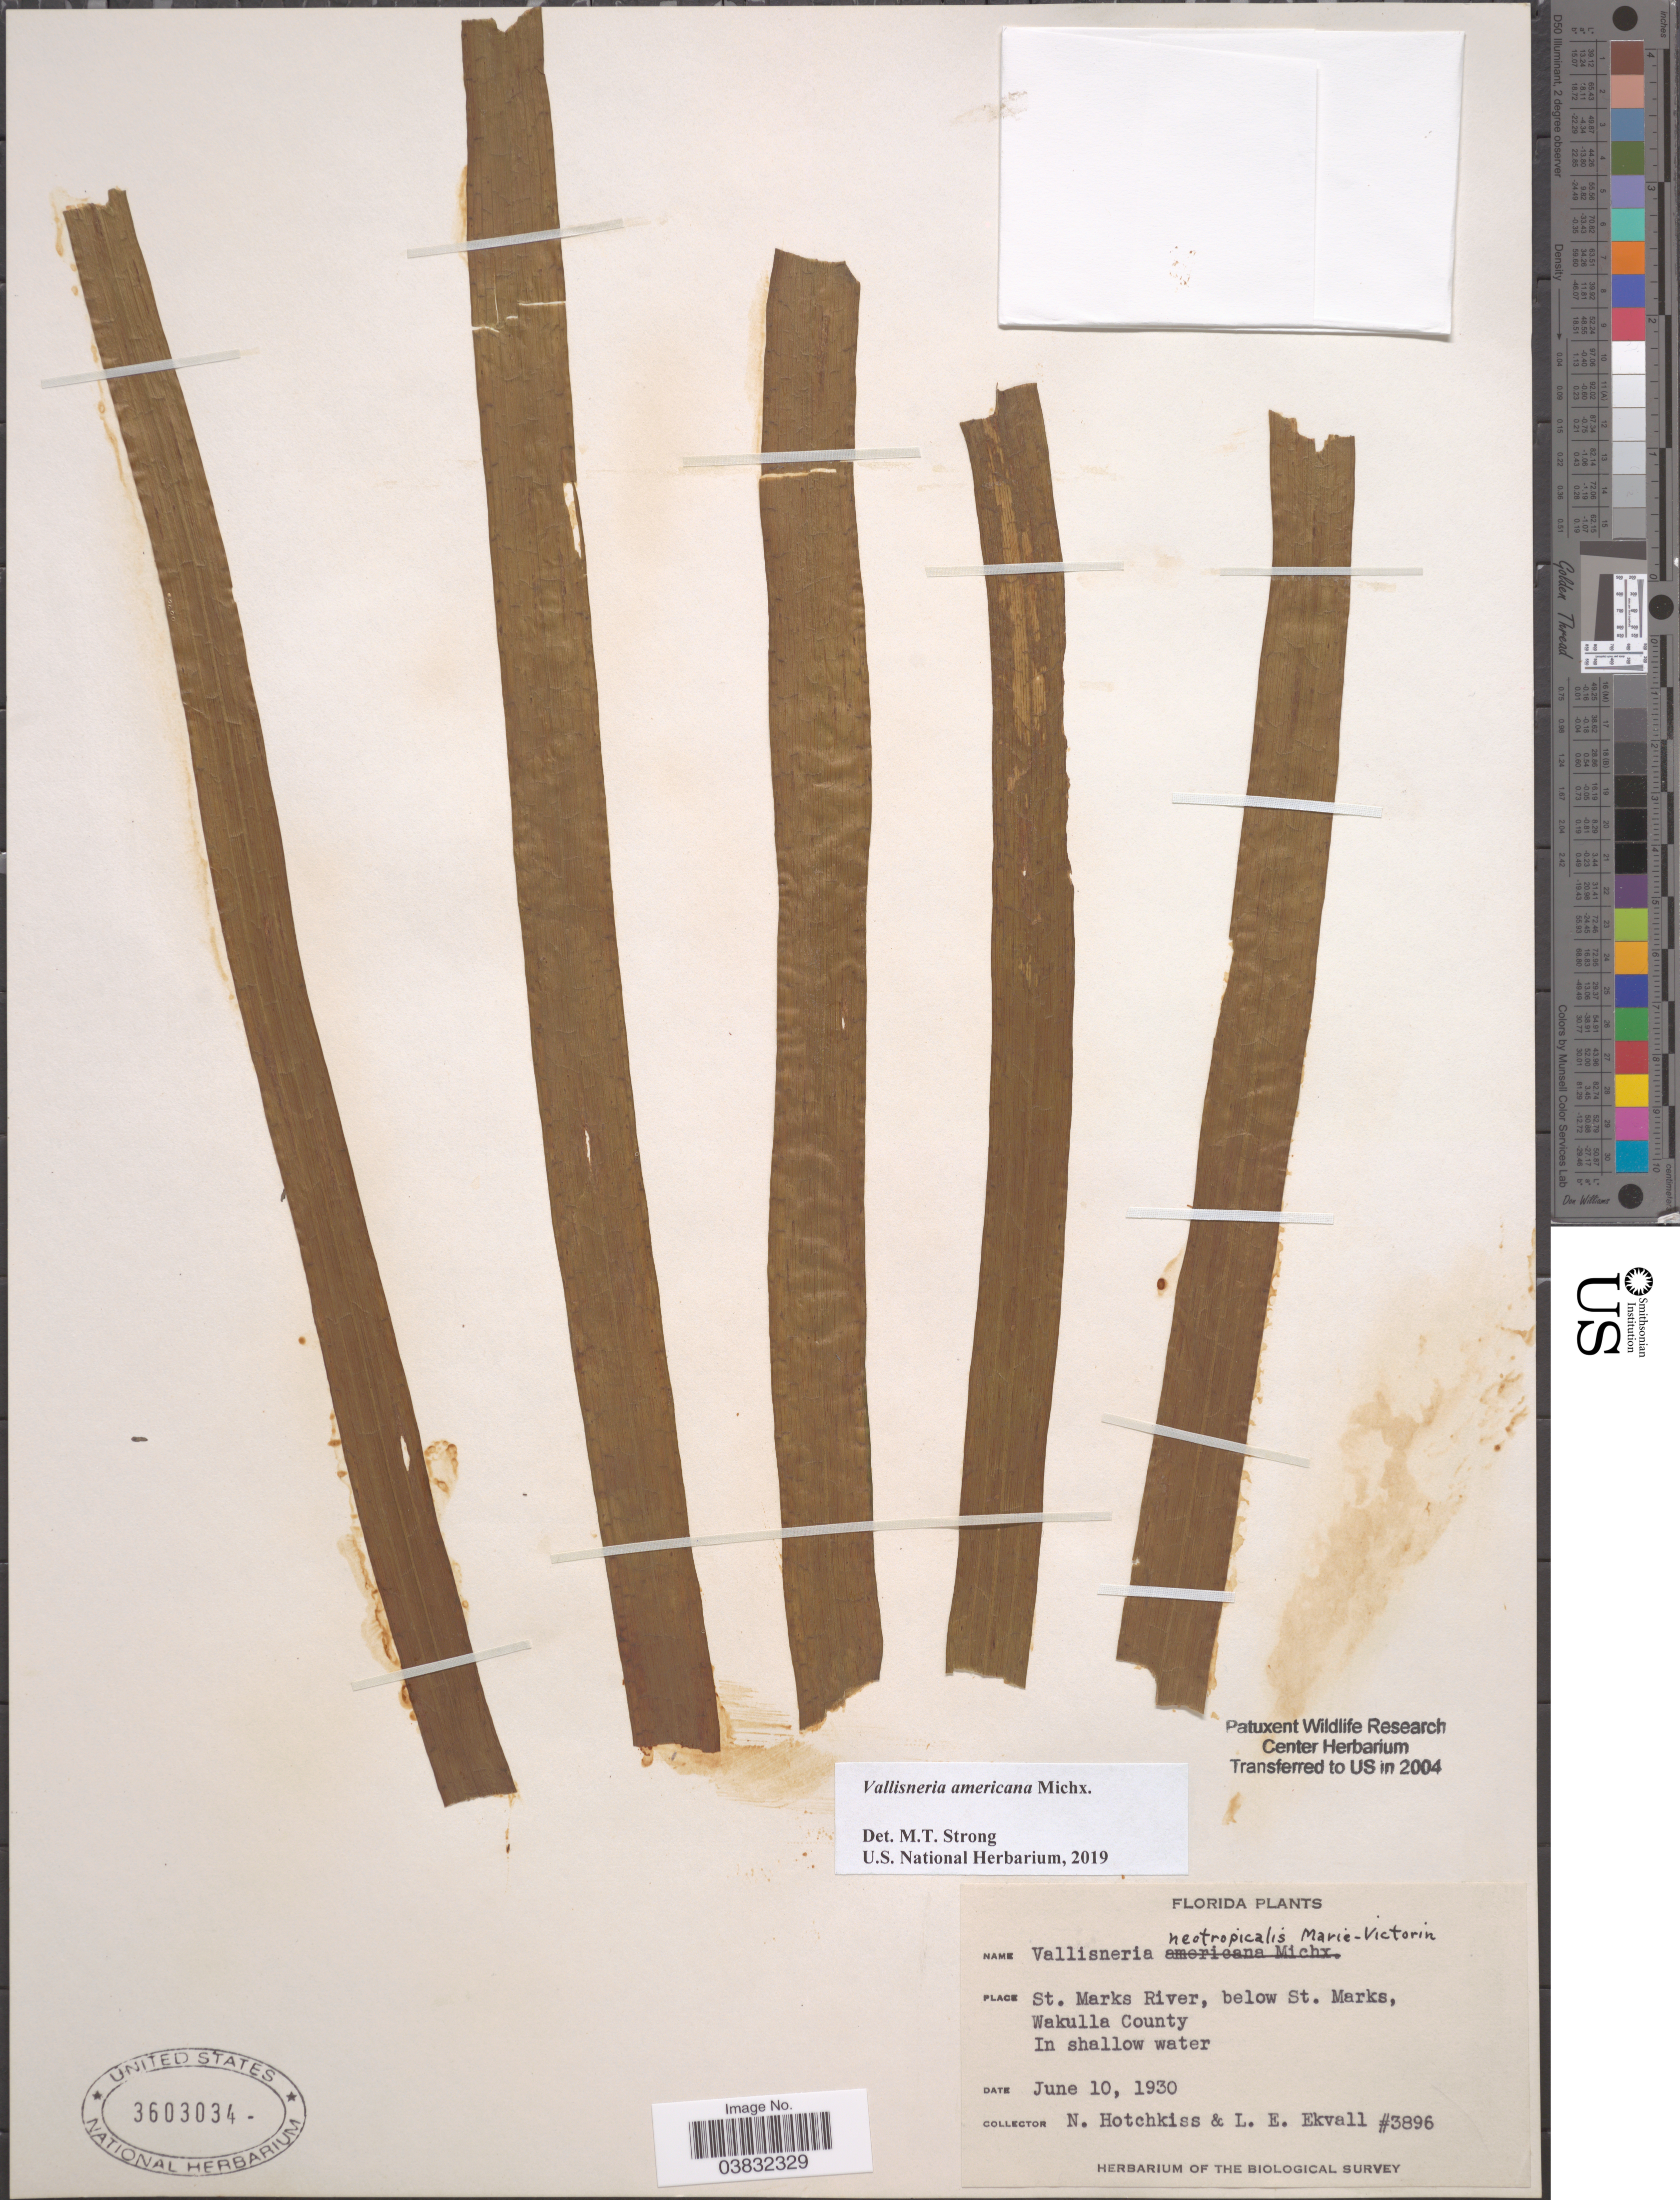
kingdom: Plantae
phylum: Tracheophyta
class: Liliopsida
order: Alismatales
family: Hydrocharitaceae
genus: Vallisneria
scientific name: Vallisneria americana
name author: Michx.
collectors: N. Hotchkiss & L. Ekvall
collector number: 3896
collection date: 1930-06-10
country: United States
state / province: Florida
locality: St. Marks River, below St. Marks, Wakulla County.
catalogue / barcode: US 3603034